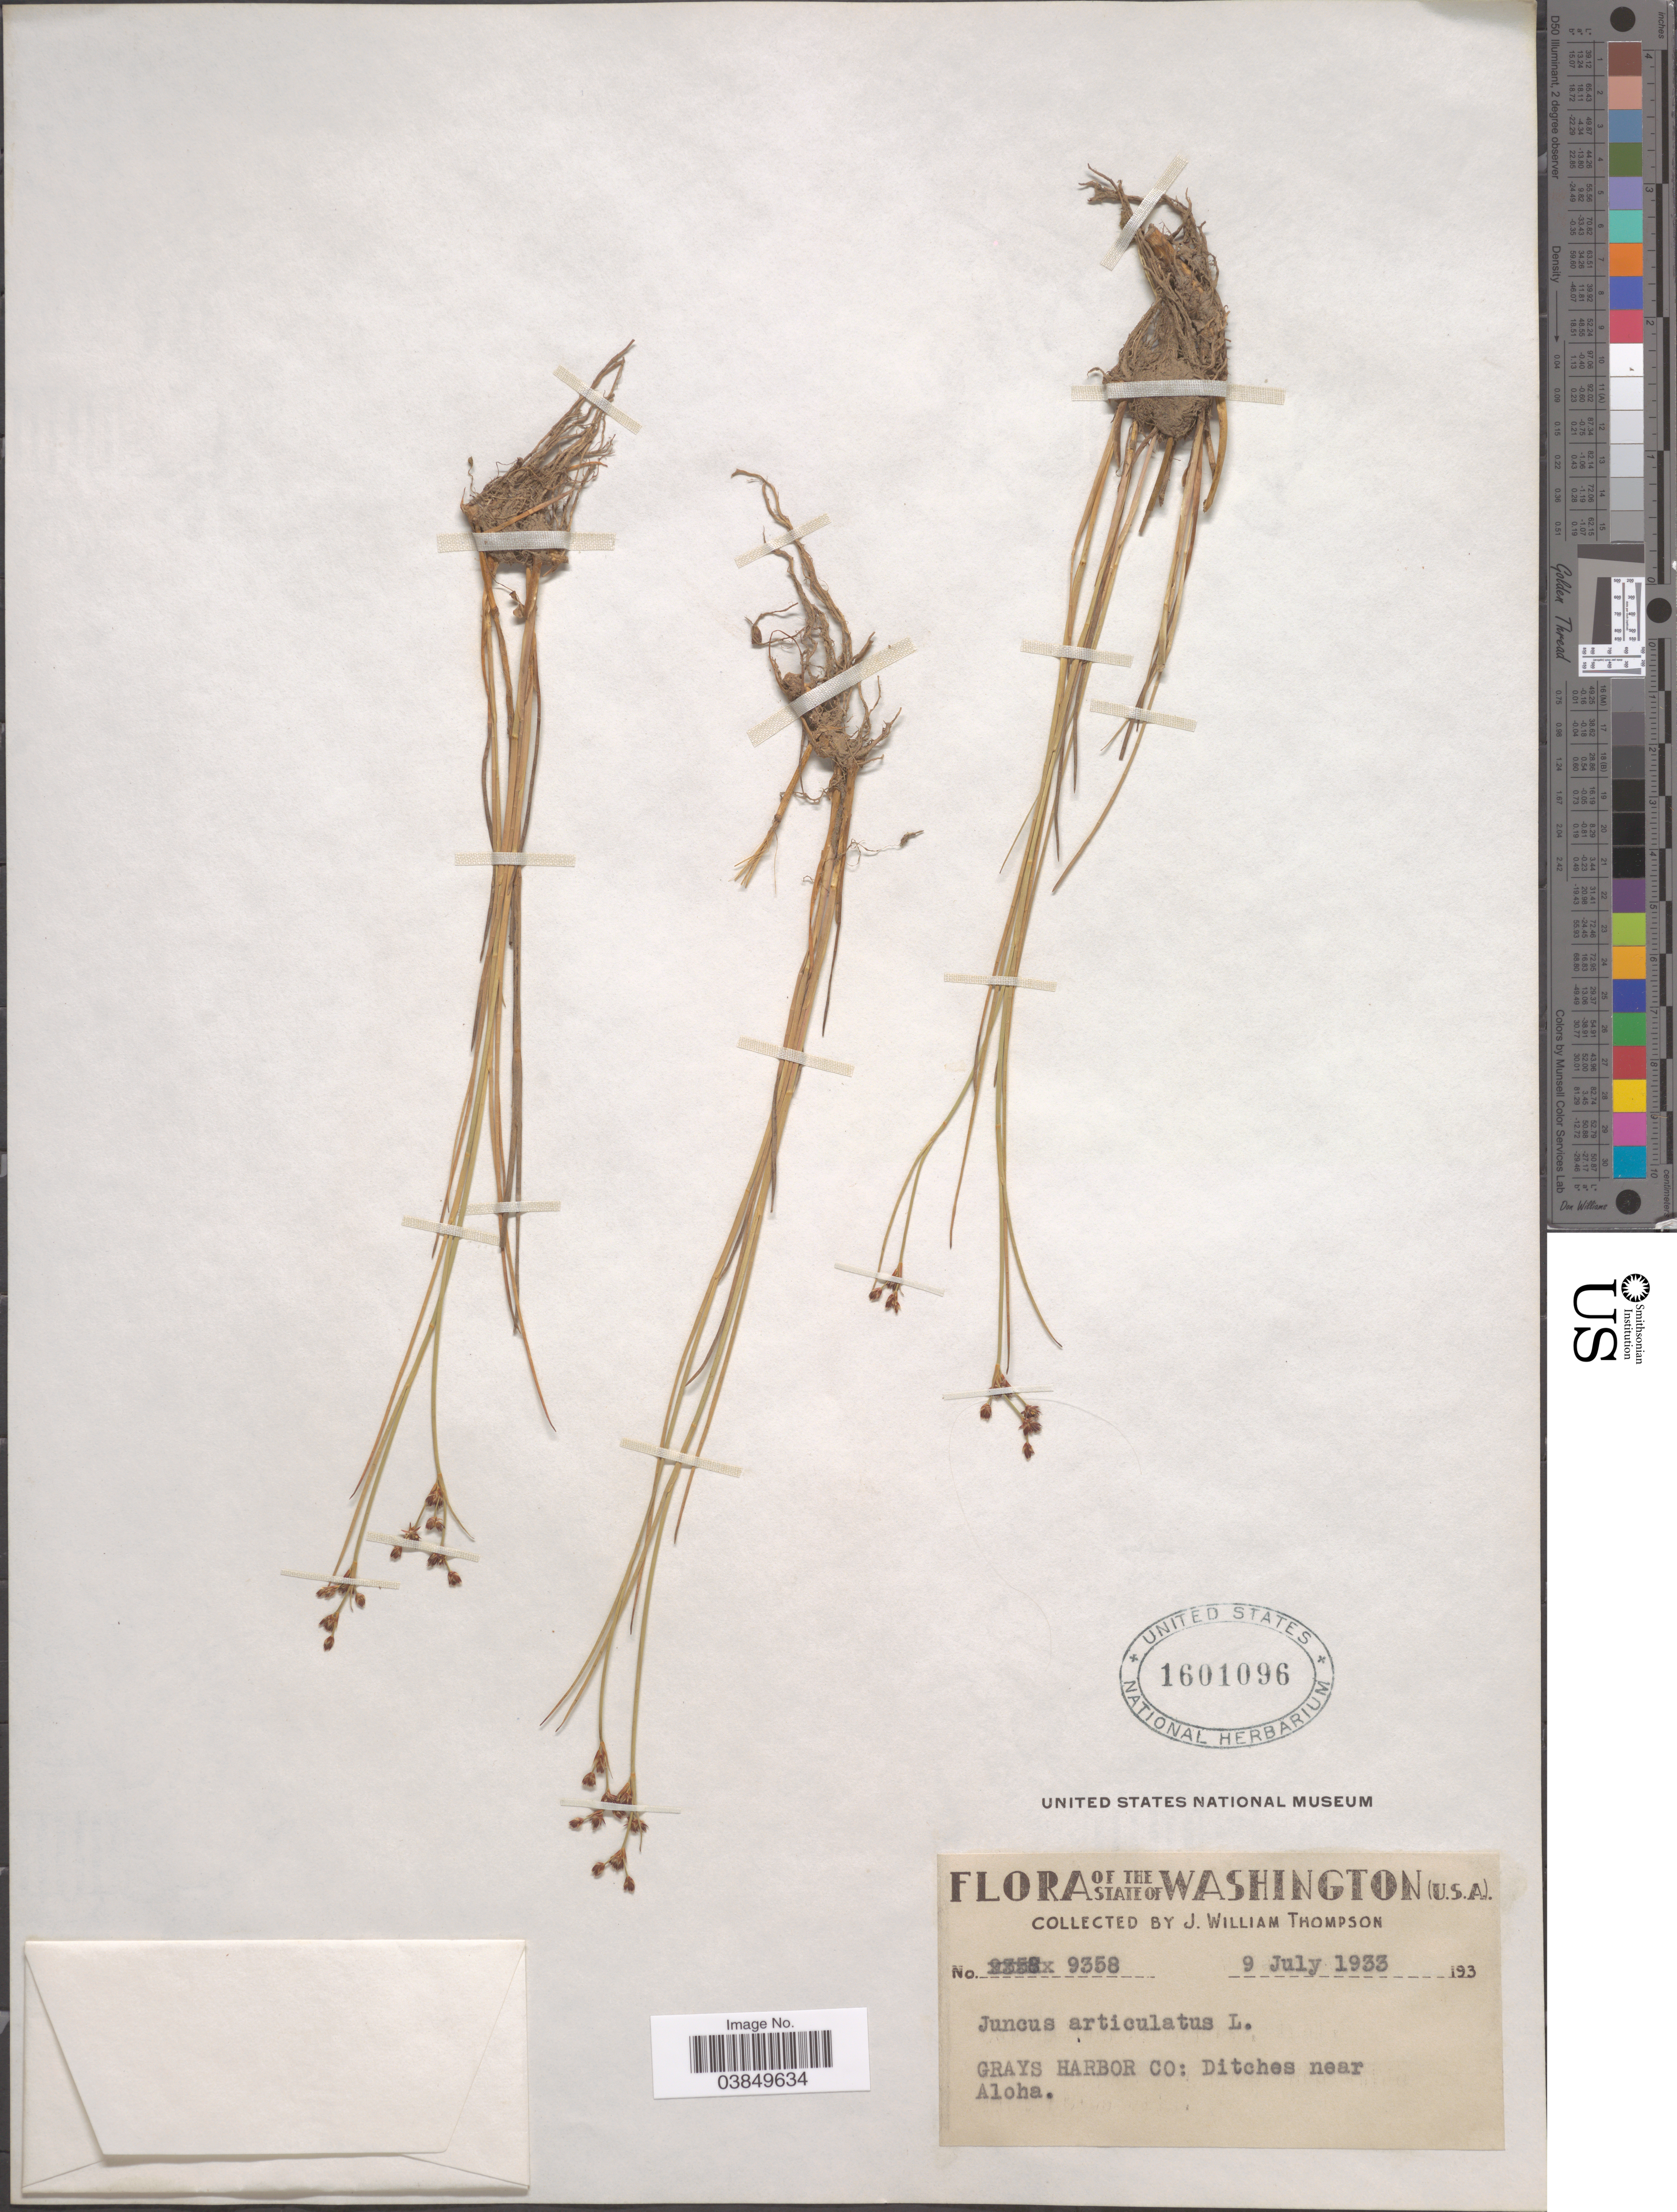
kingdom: Plantae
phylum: Tracheophyta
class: Liliopsida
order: Poales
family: Juncaceae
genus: Juncus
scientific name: Juncus articulatus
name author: L.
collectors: J. W. Thompson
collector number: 9358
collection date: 1933-07-09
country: United States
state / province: Washington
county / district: Grays harbor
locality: Grays harbor Co: Ditches near Aloha.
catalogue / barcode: US 1601096